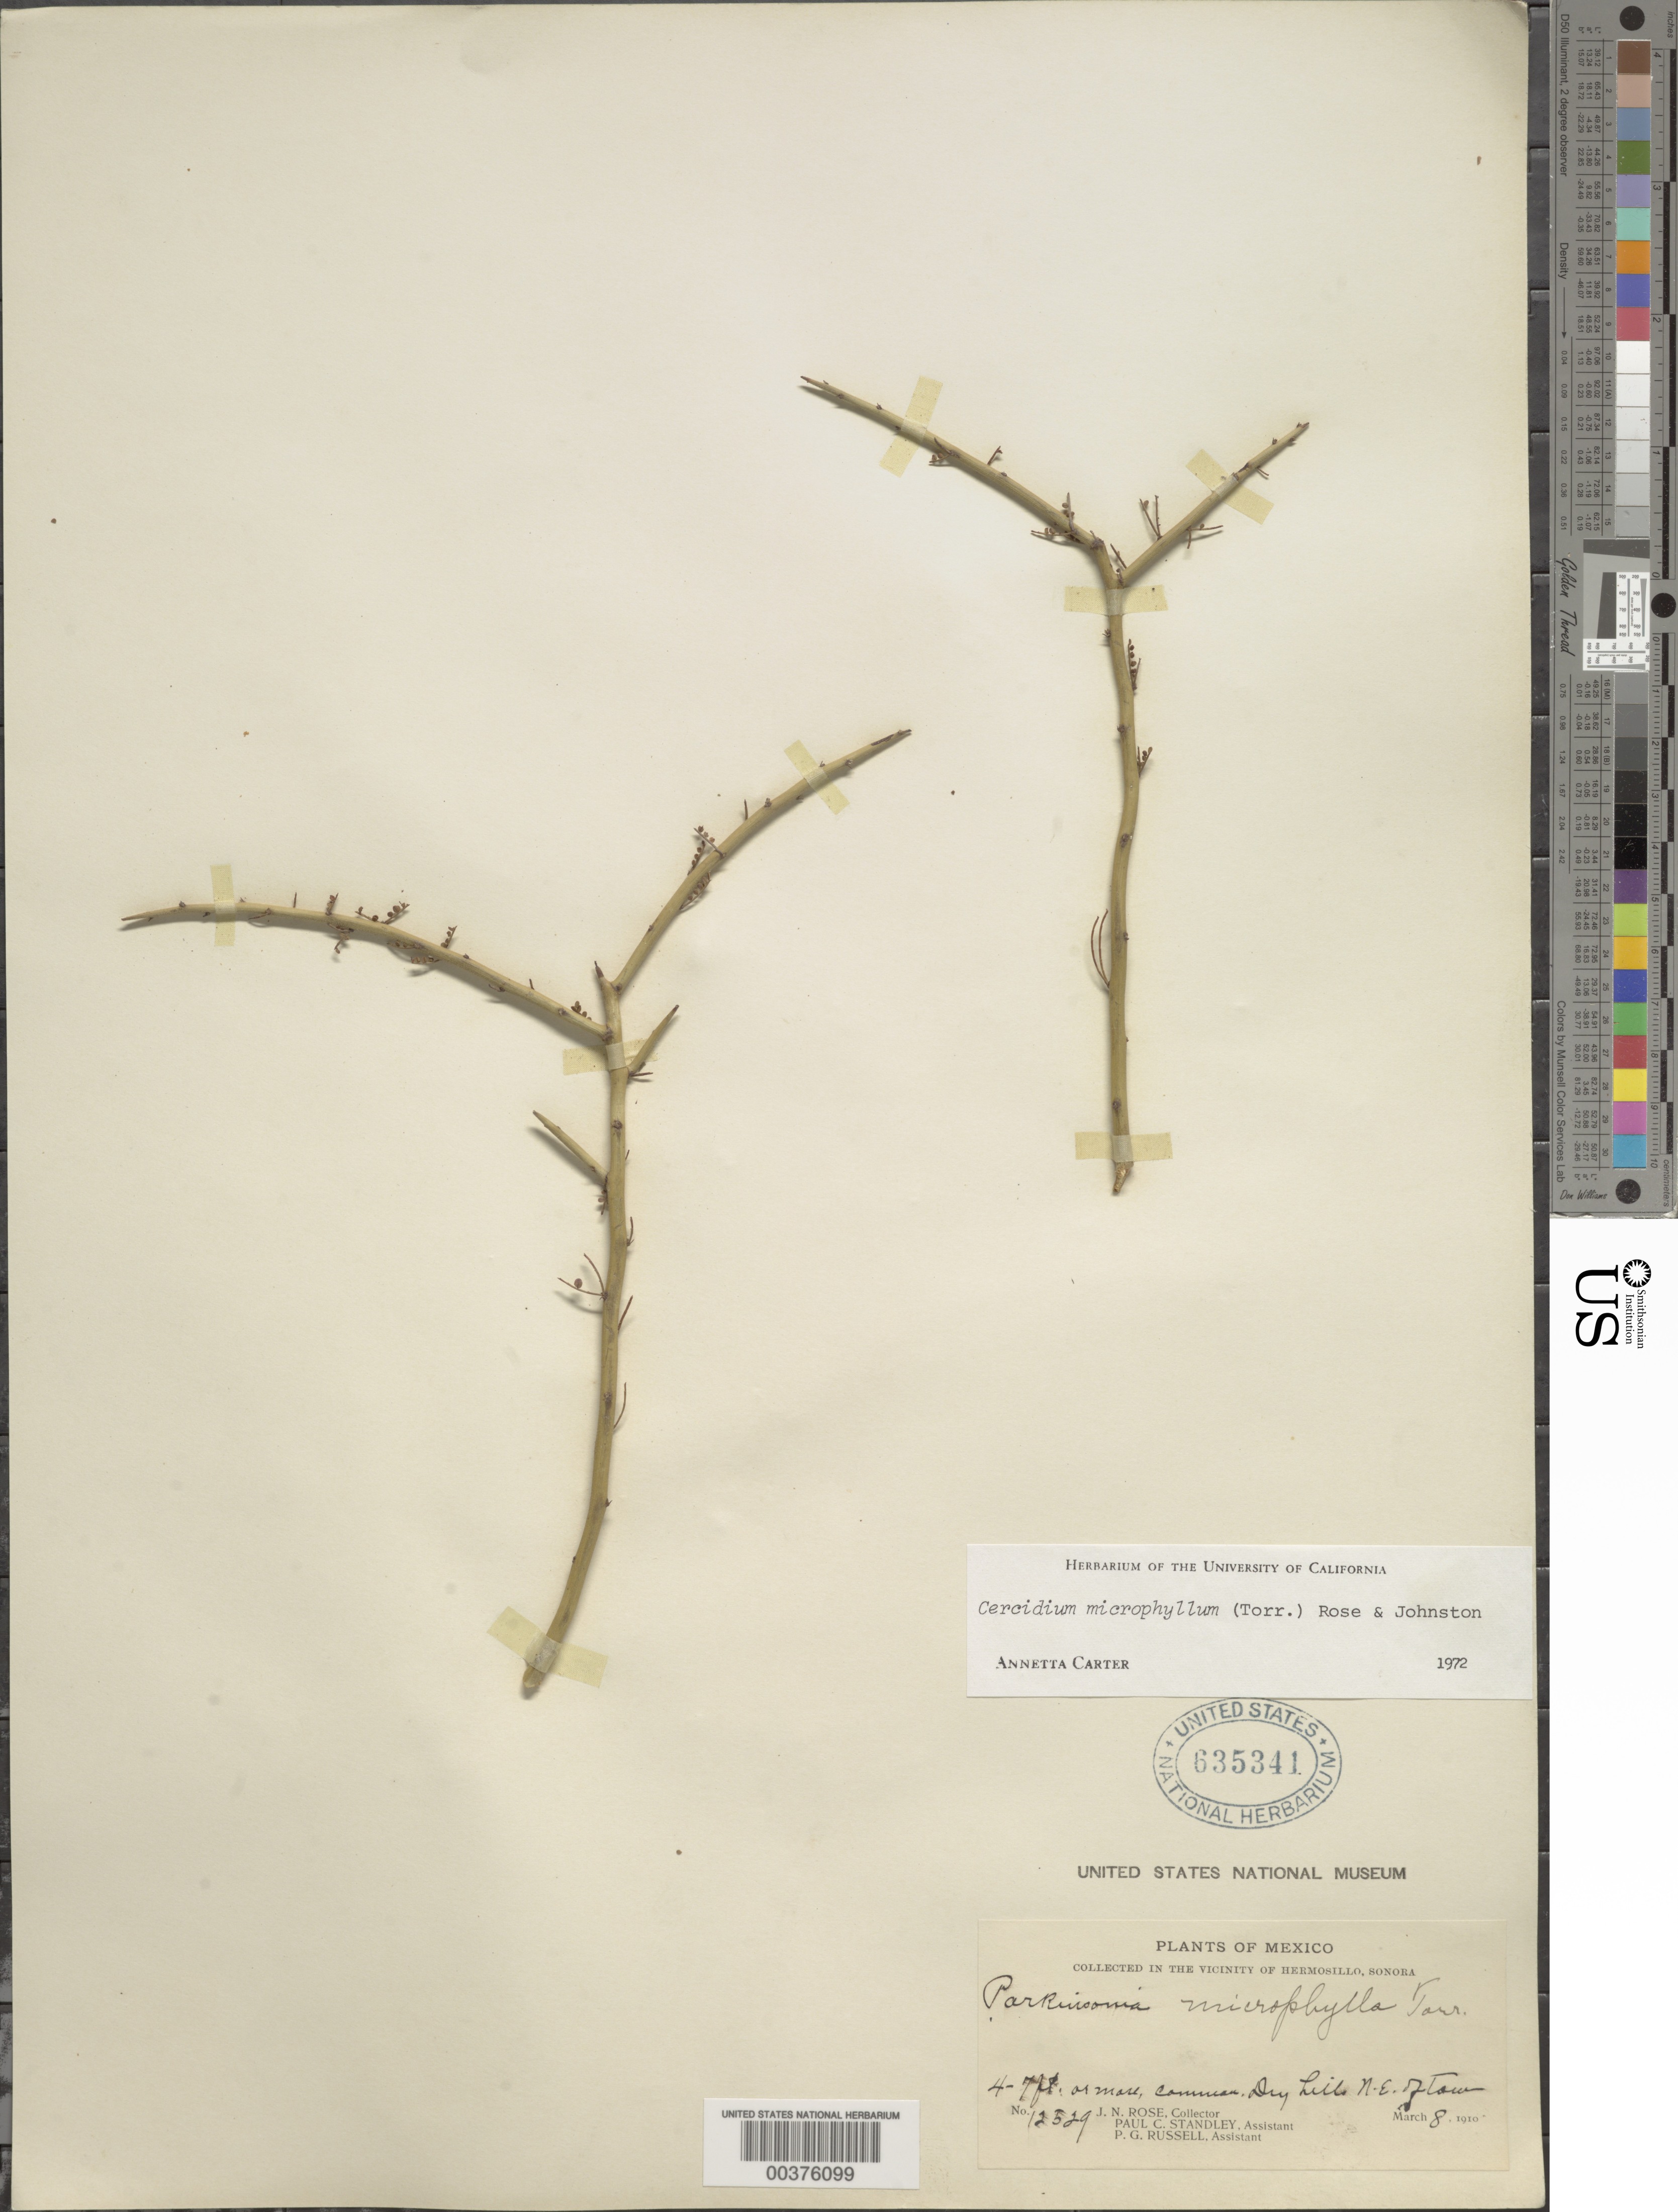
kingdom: Plantae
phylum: Tracheophyta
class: Magnoliopsida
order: Fabales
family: Fabaceae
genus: Parkinsonia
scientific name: Parkinsonia microphylla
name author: Torr.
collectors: J. N. Rose, P. C. Standley & P. G. Russell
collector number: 12529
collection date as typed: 08 Mar 1910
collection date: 1910-03-08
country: Mexico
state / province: Sonora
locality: Vicinity of Hermosillo, hills NE of town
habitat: Dry hills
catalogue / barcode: US 635341